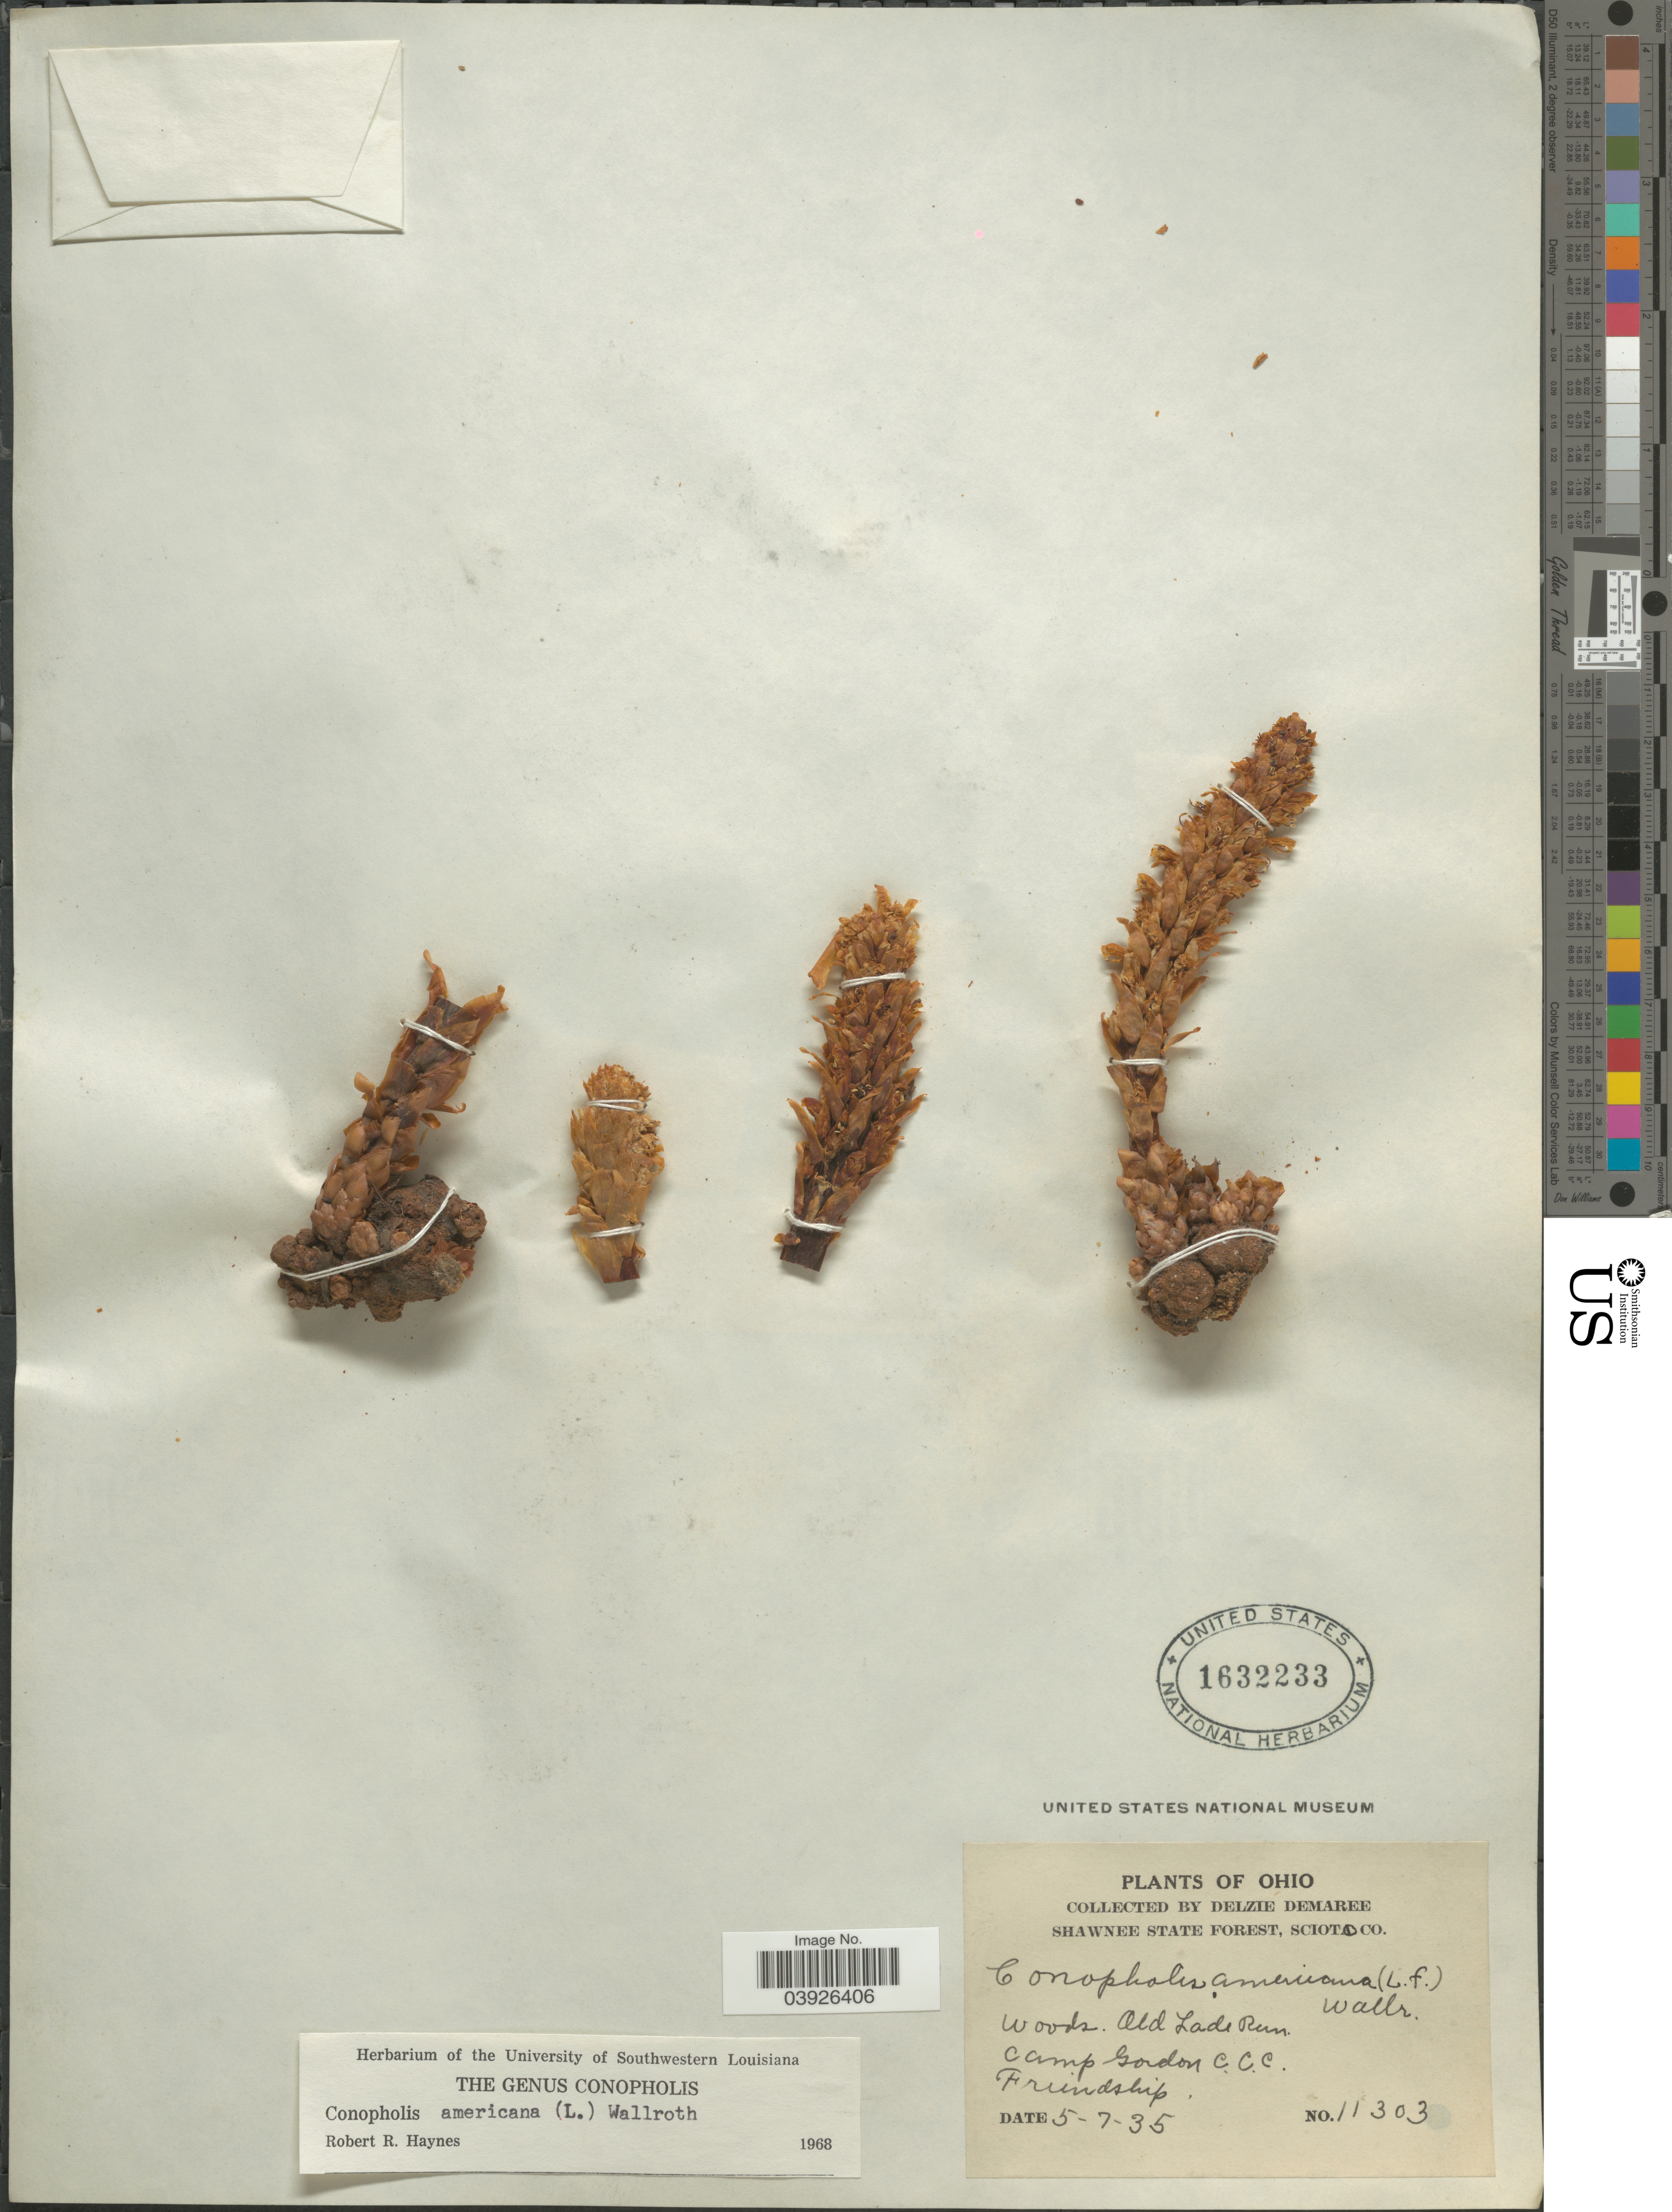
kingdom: Plantae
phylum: Tracheophyta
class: Magnoliopsida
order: Lamiales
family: Orobanchaceae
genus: Conopholis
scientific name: Conopholis americana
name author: (L. f.) Wallr.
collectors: D. Demaree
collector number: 11303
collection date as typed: Transcribed d/m/y: 7/5/35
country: United States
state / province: Ohio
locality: Shawnee State Forest. Old Lade Run. Camp Gordon C. C. C. Friendship.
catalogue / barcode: US 1632233